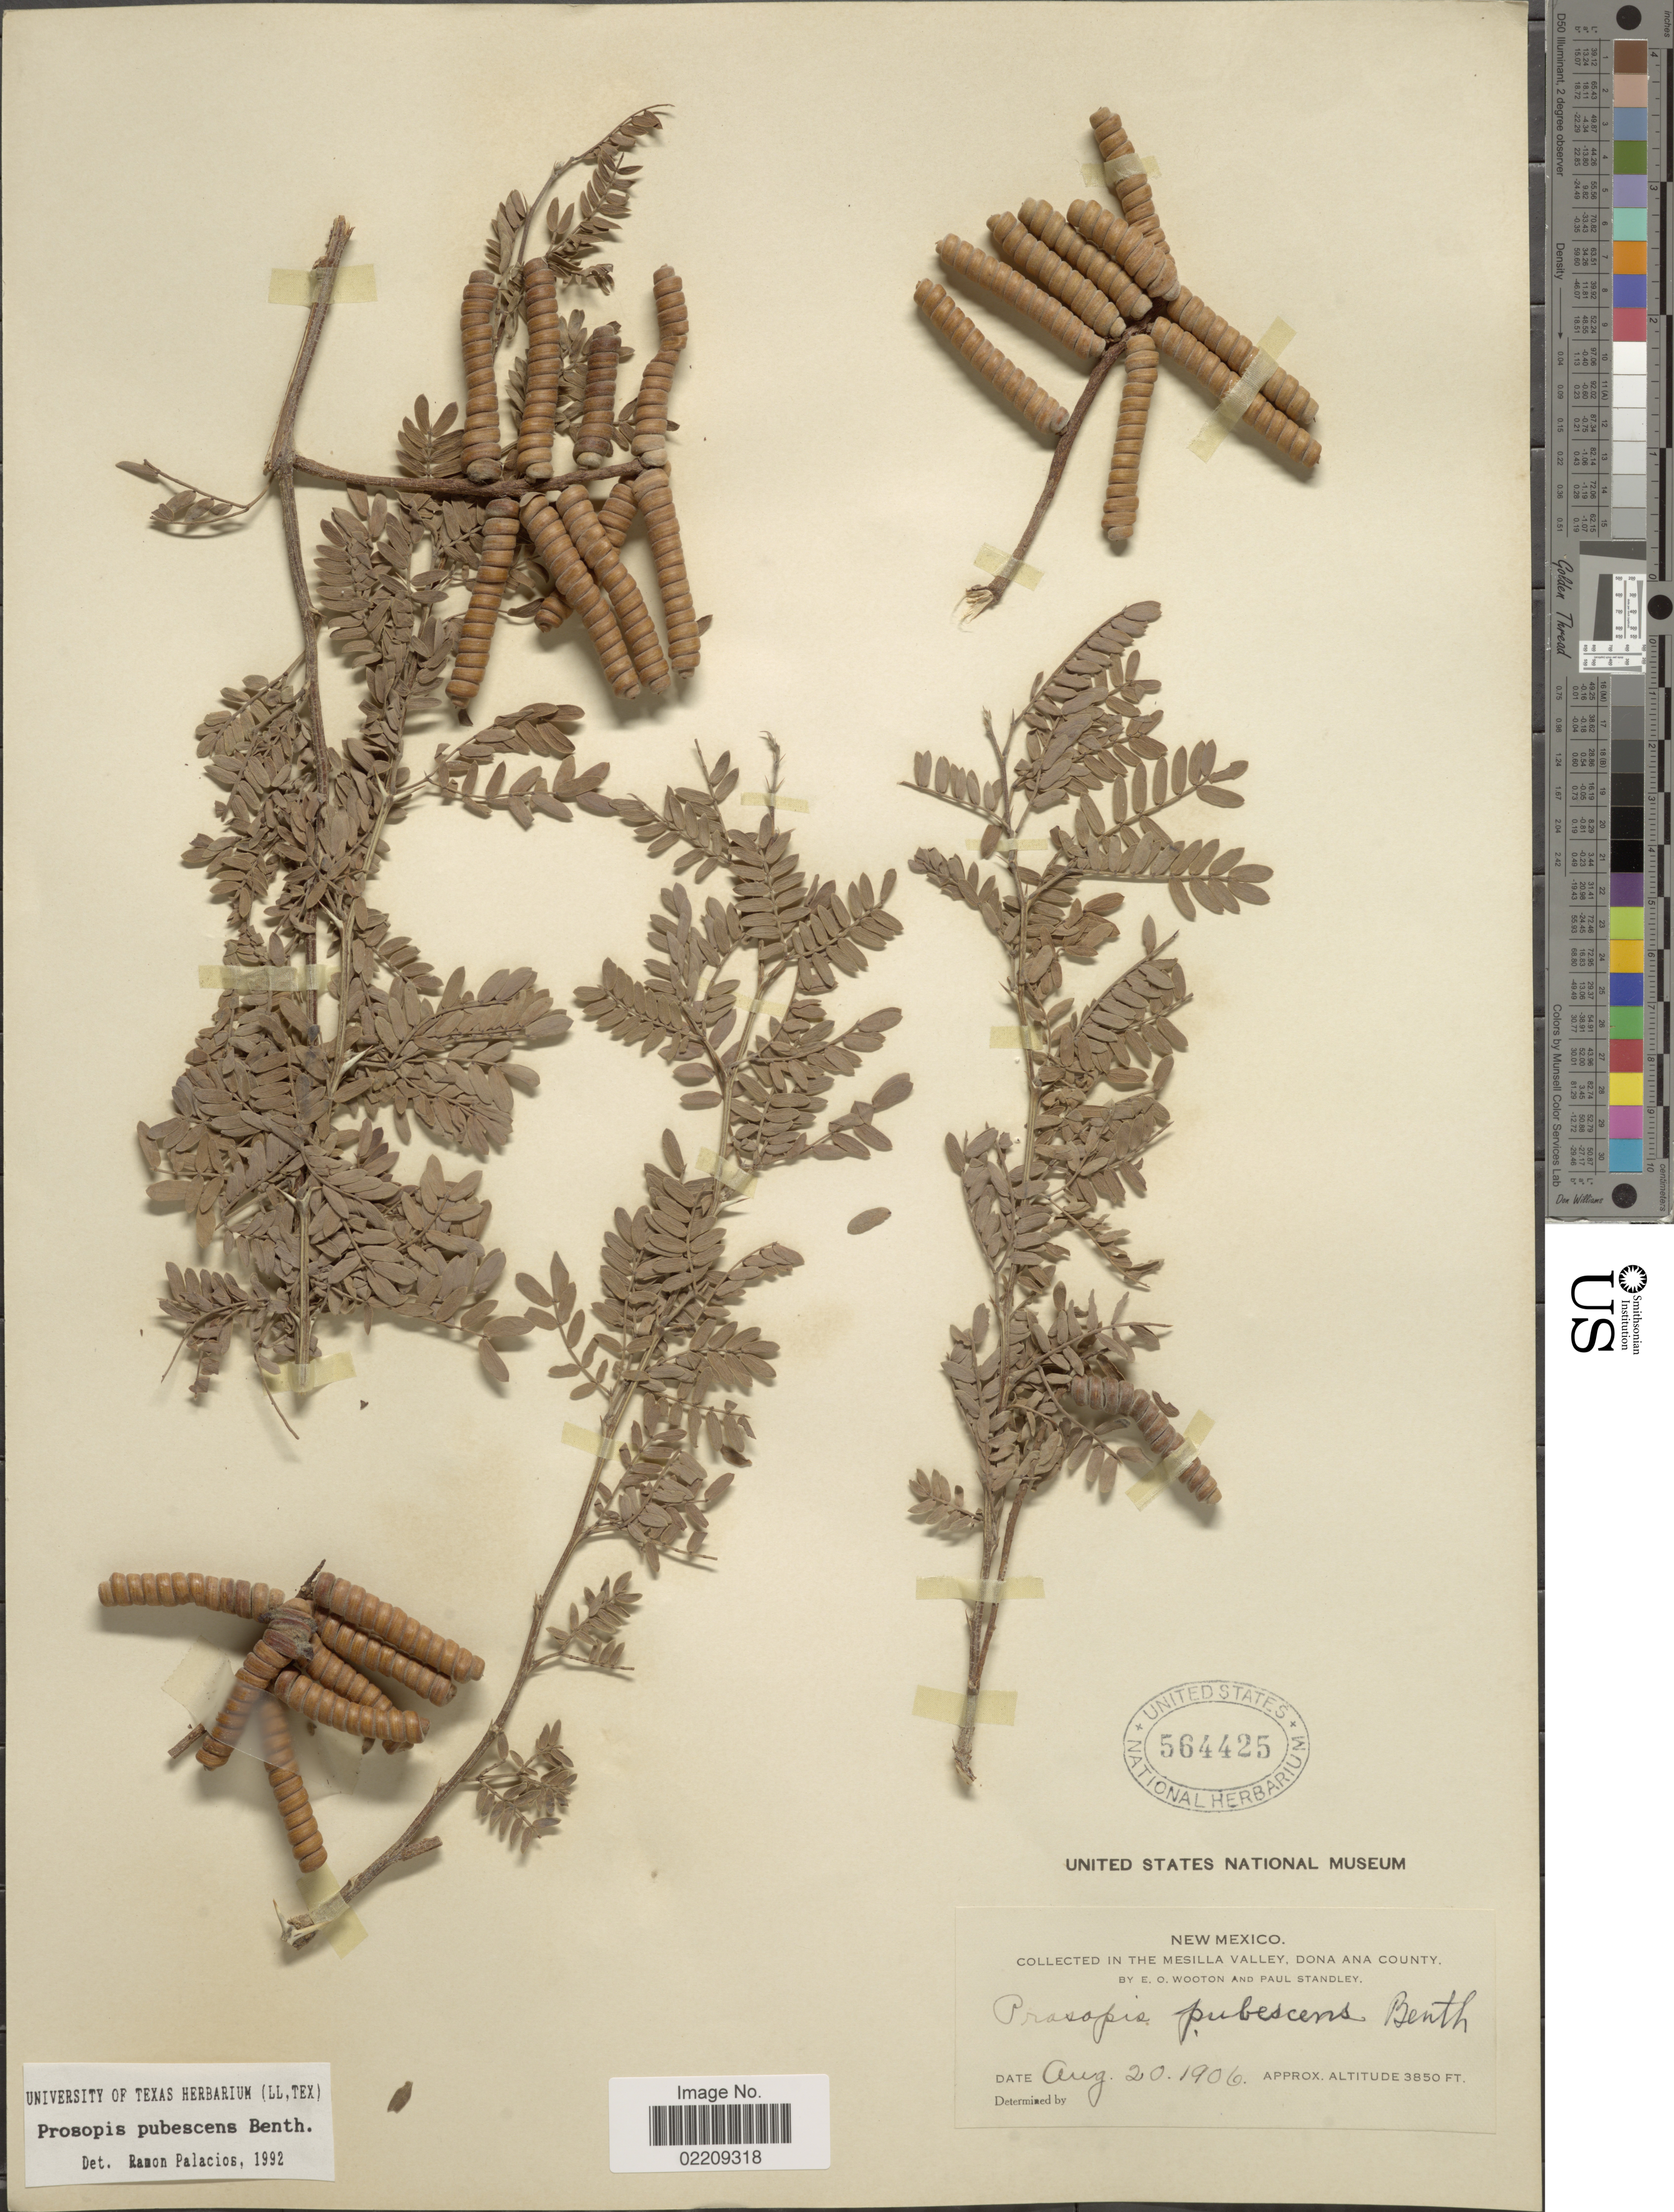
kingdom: Plantae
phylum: Tracheophyta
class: Magnoliopsida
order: Fabales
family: Fabaceae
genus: Strombocarpa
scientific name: Strombocarpa pubescens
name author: (Benth.) A. Gray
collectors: E. O. Wooton & P. C. Standley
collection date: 1906-08-20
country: United States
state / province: New Mexico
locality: In the Mesilla Valley, Dona Ana County.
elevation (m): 1173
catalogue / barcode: US 564425